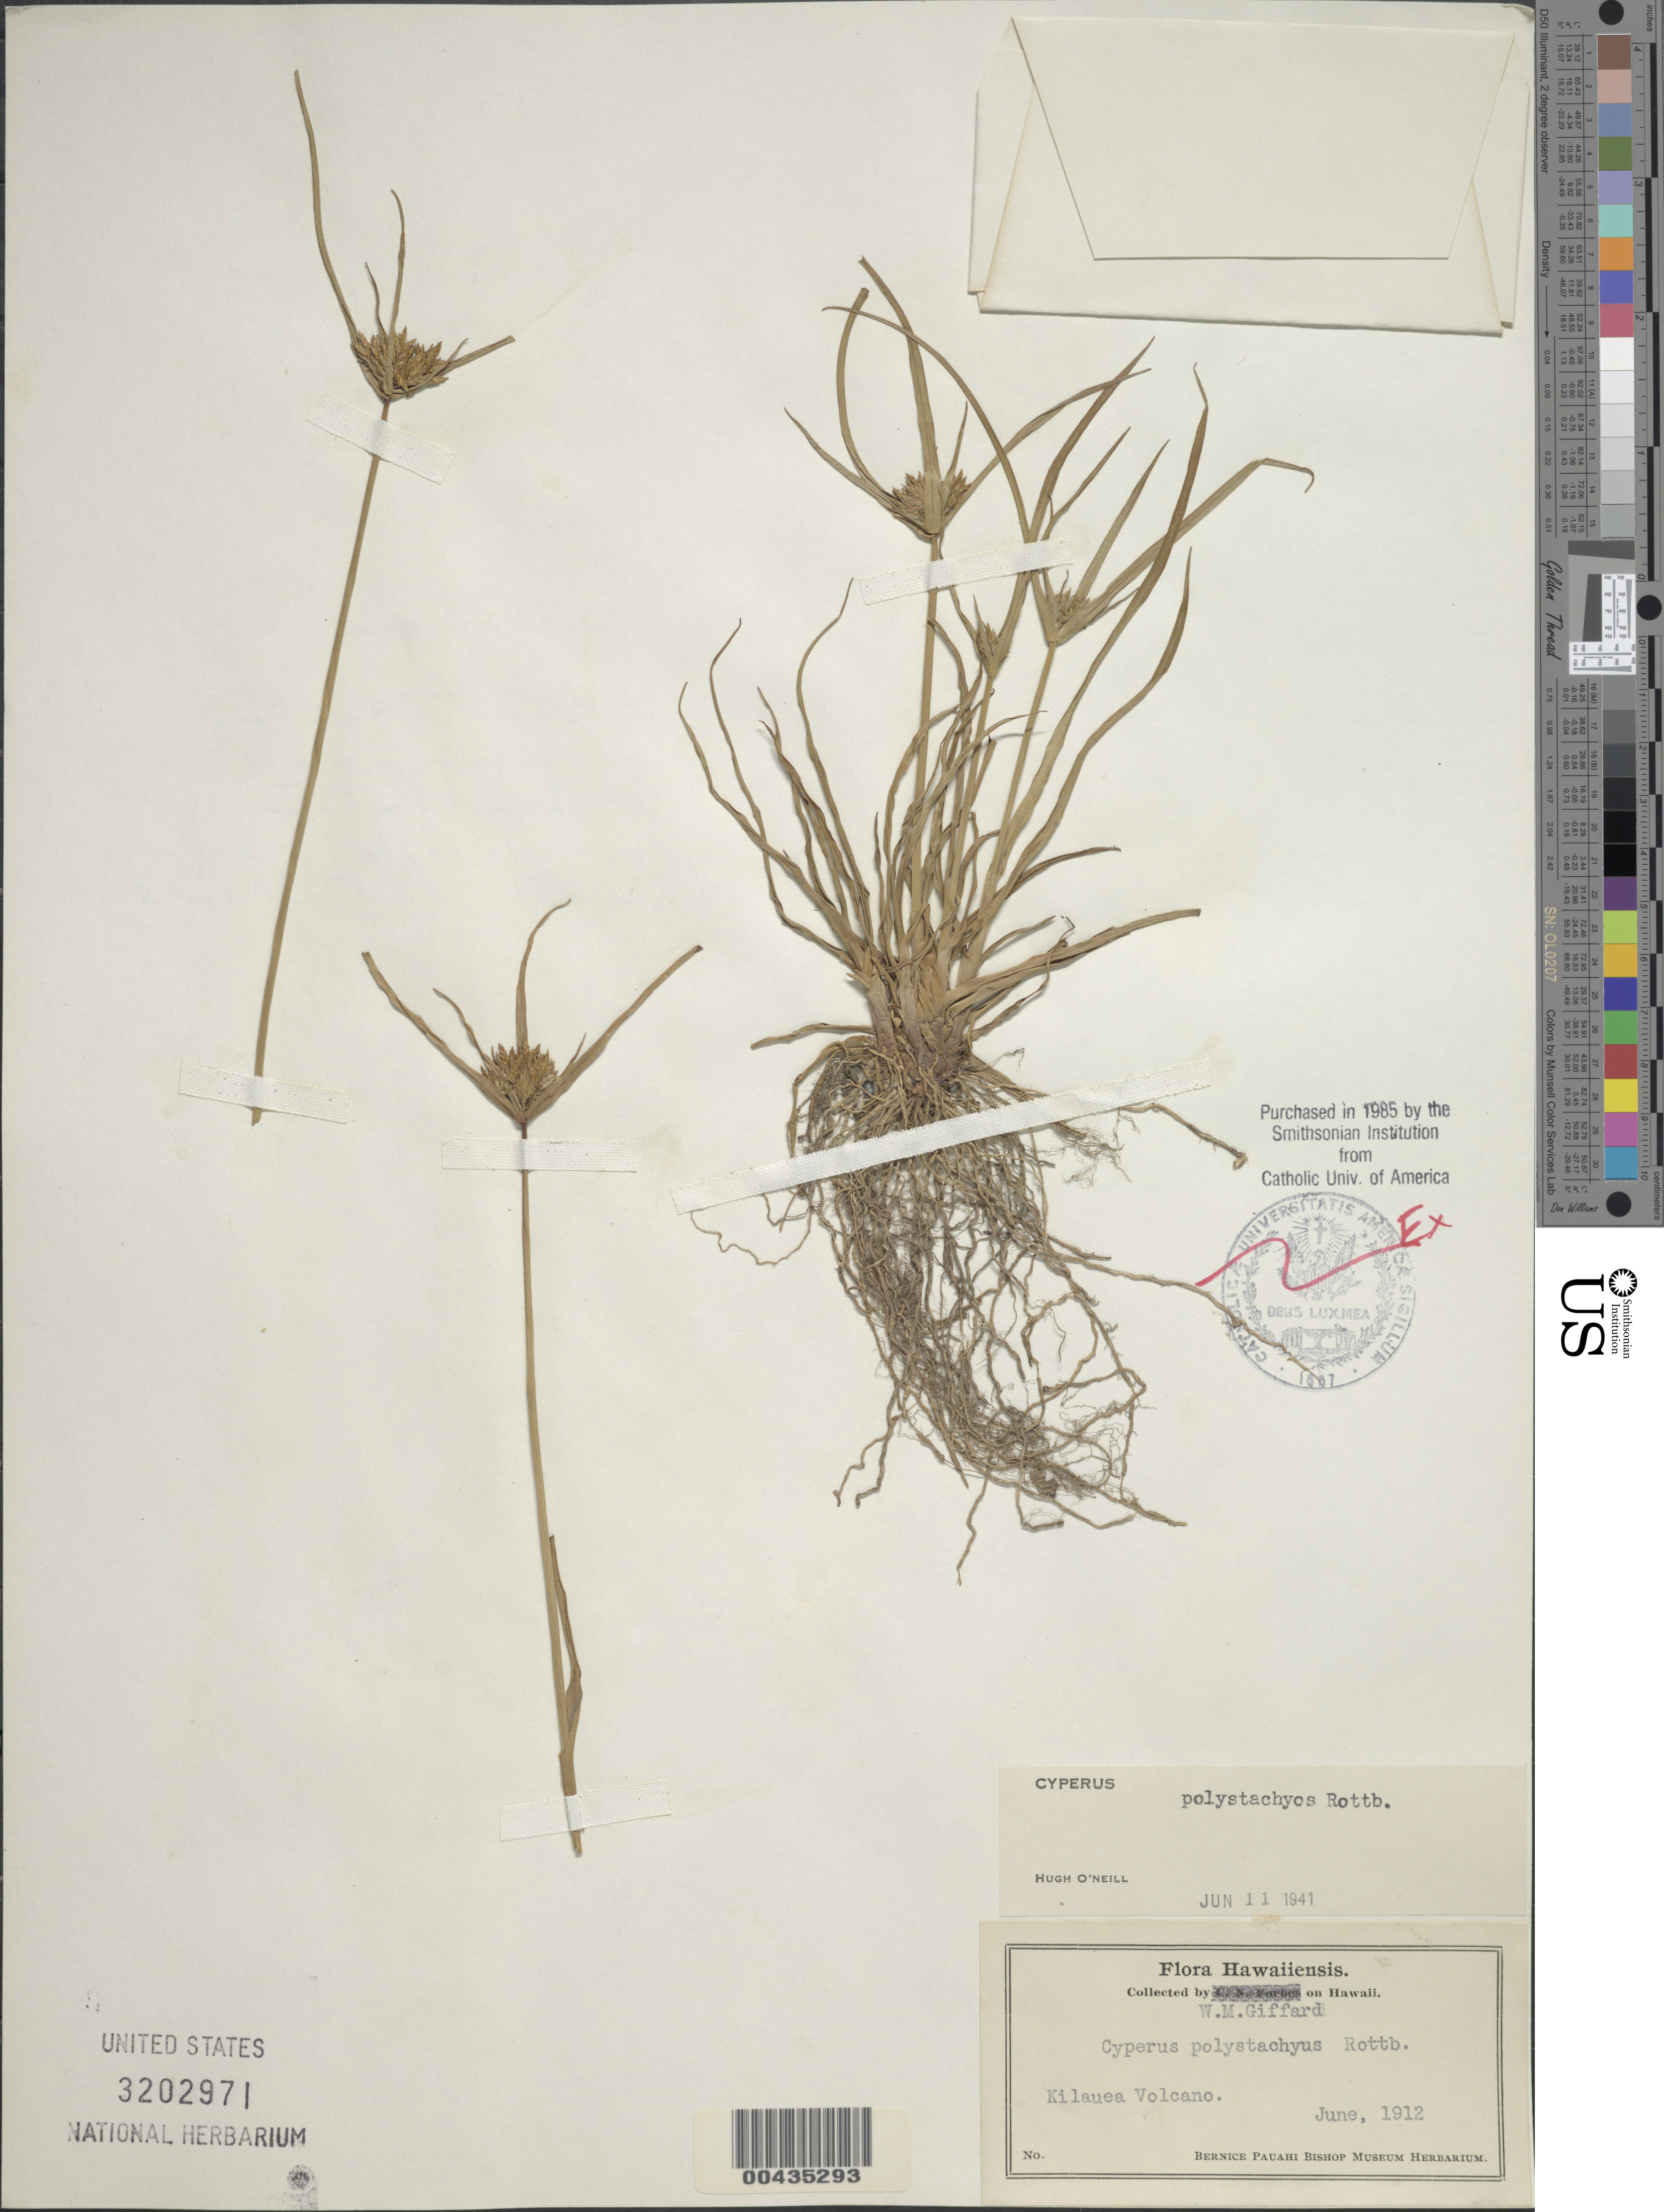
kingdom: Plantae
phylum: Tracheophyta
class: Liliopsida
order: Poales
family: Cyperaceae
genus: Cyperus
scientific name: Cyperus polystachyos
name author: Rottb.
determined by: O'Neill, Hugh T.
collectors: W. Giffard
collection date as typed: Jun 1912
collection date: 1912-06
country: United States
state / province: Hawaii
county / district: Hawaii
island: Hawaii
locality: Kilauea Volcano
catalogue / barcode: US 3202971